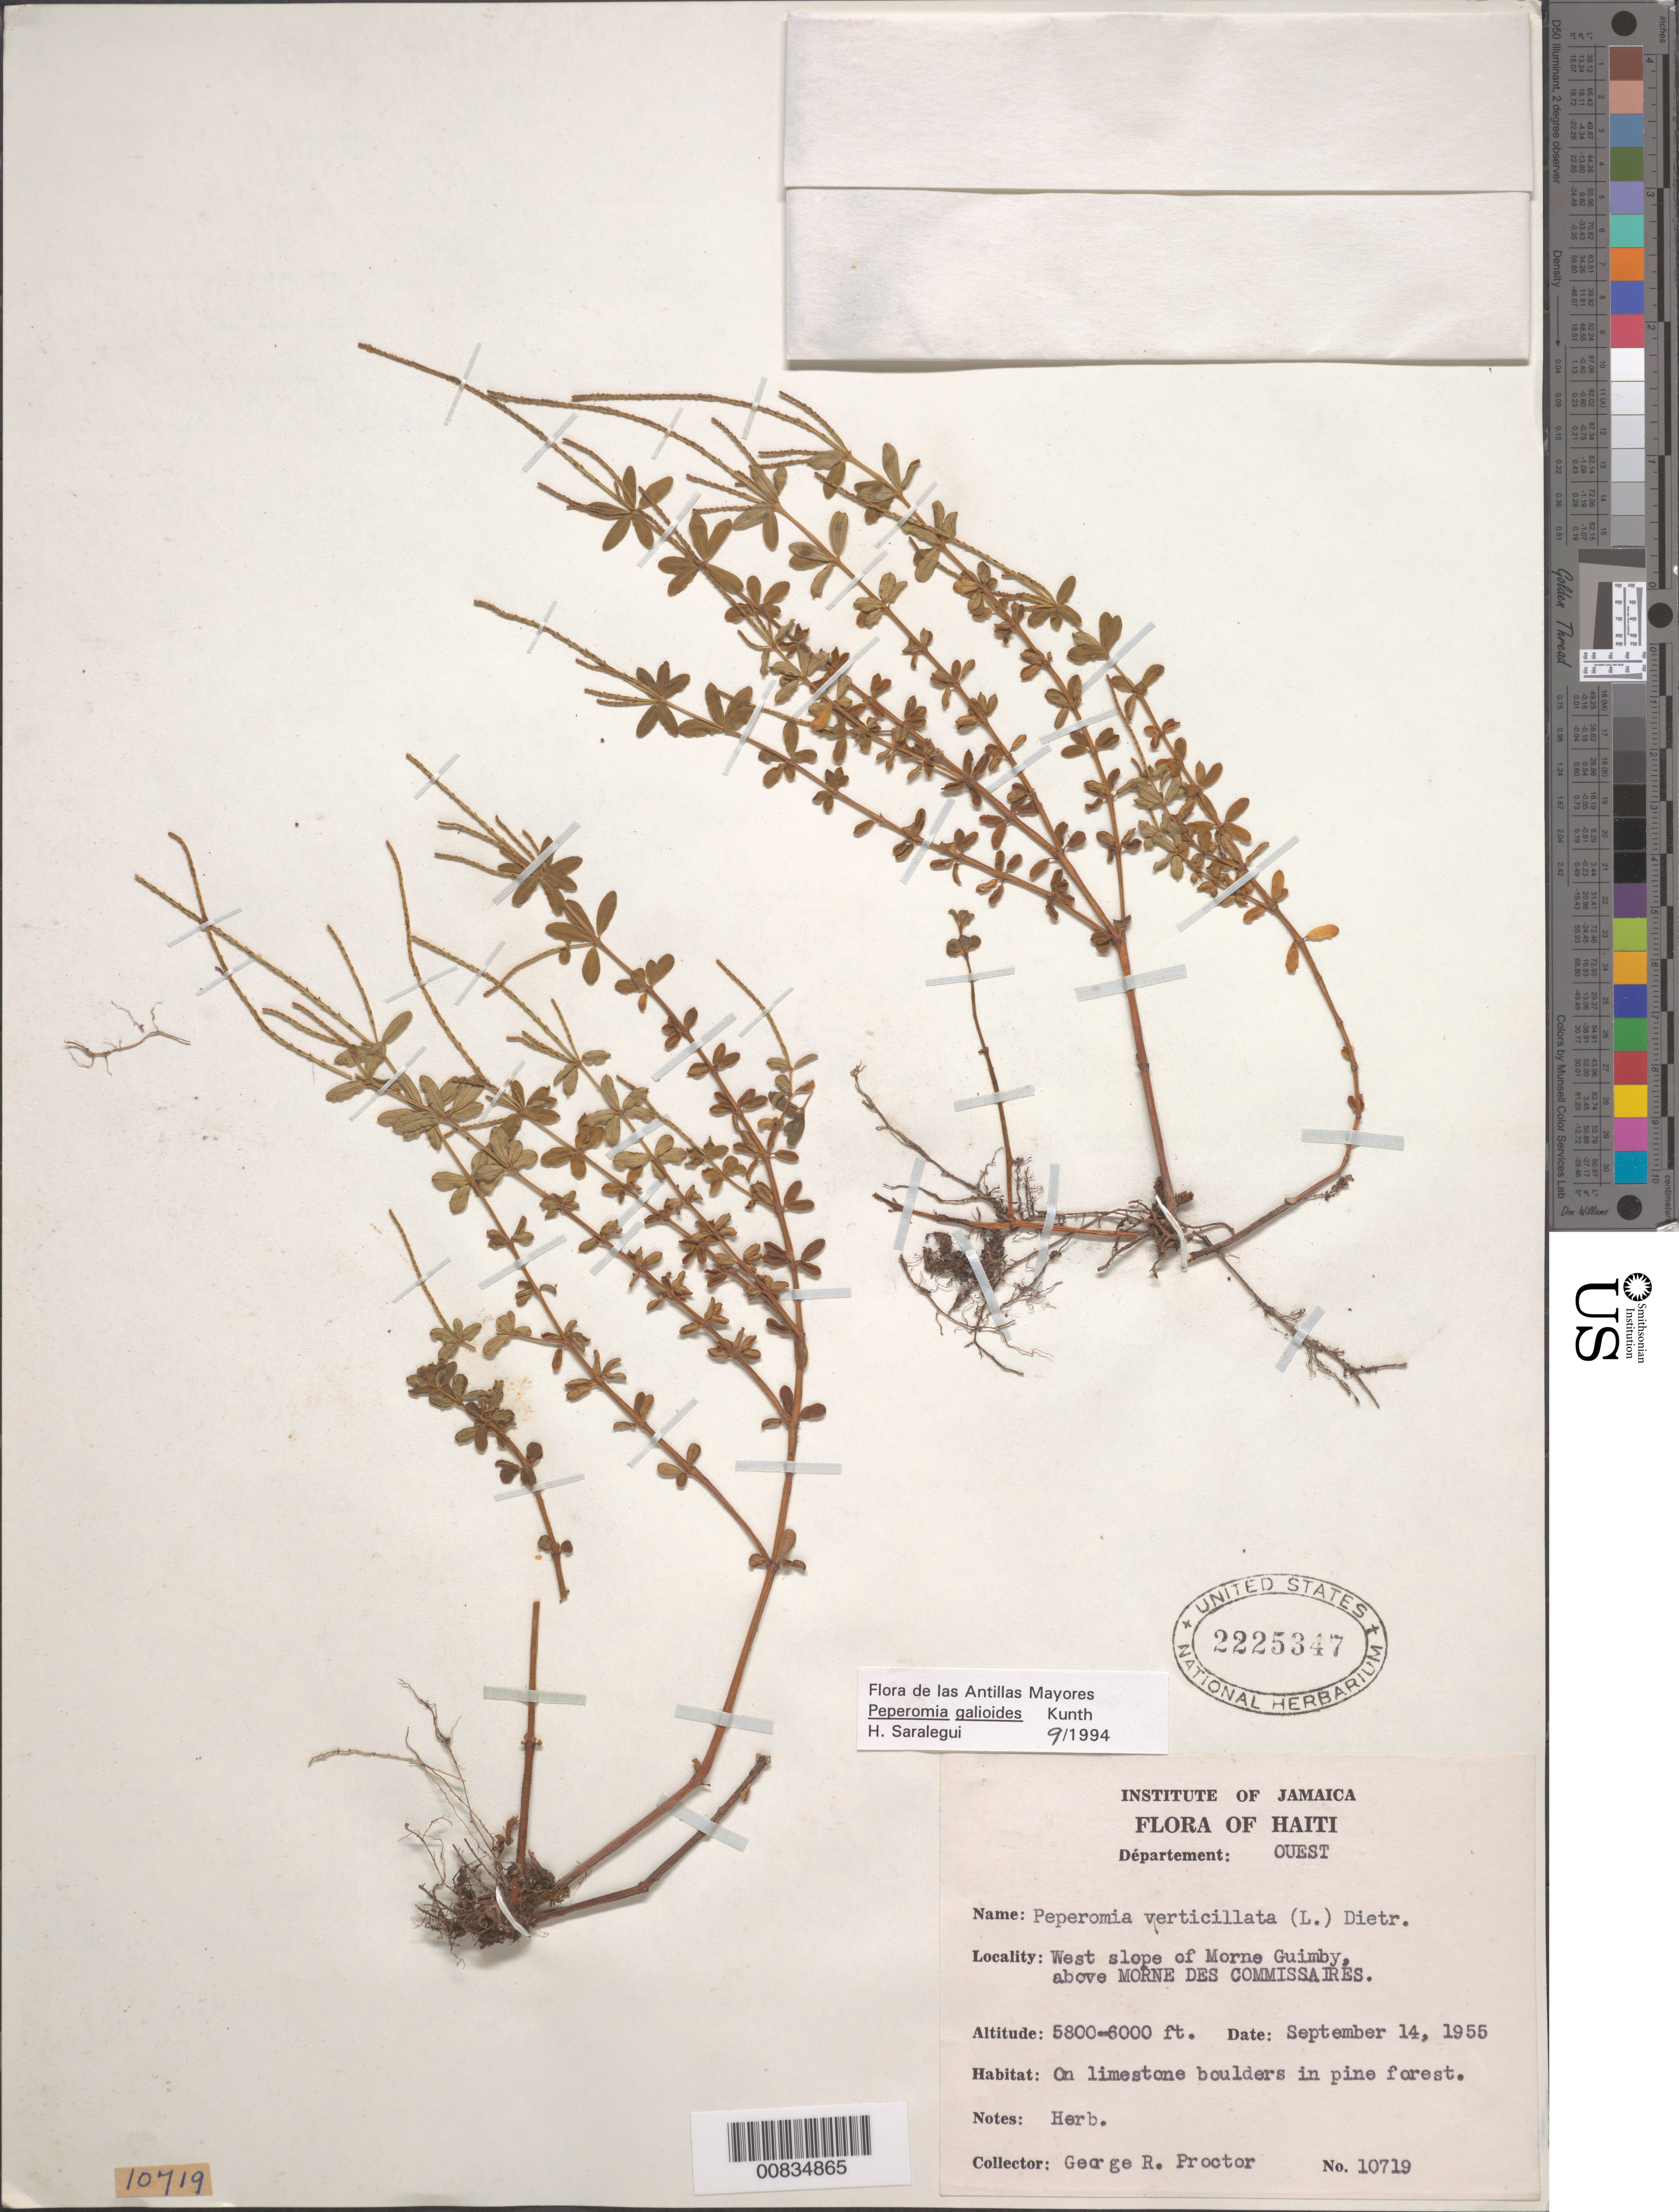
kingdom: Plantae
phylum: Tracheophyta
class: Magnoliopsida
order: Piperales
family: Piperaceae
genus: Peperomia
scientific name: Peperomia galioides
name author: Kunth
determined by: Saralegui Boza, H., (HAJB), Jardin Botanico Nacional (Habana)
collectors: G. R. Proctor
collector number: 10719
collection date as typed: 14 Sep 1955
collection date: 1955-09-14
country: Haiti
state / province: Ouest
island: Hispaniola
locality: West slope of Morne Guimby, above Morne des Commisairés.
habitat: On limestone boulders in pine forest.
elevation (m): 1768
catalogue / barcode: US 2225347